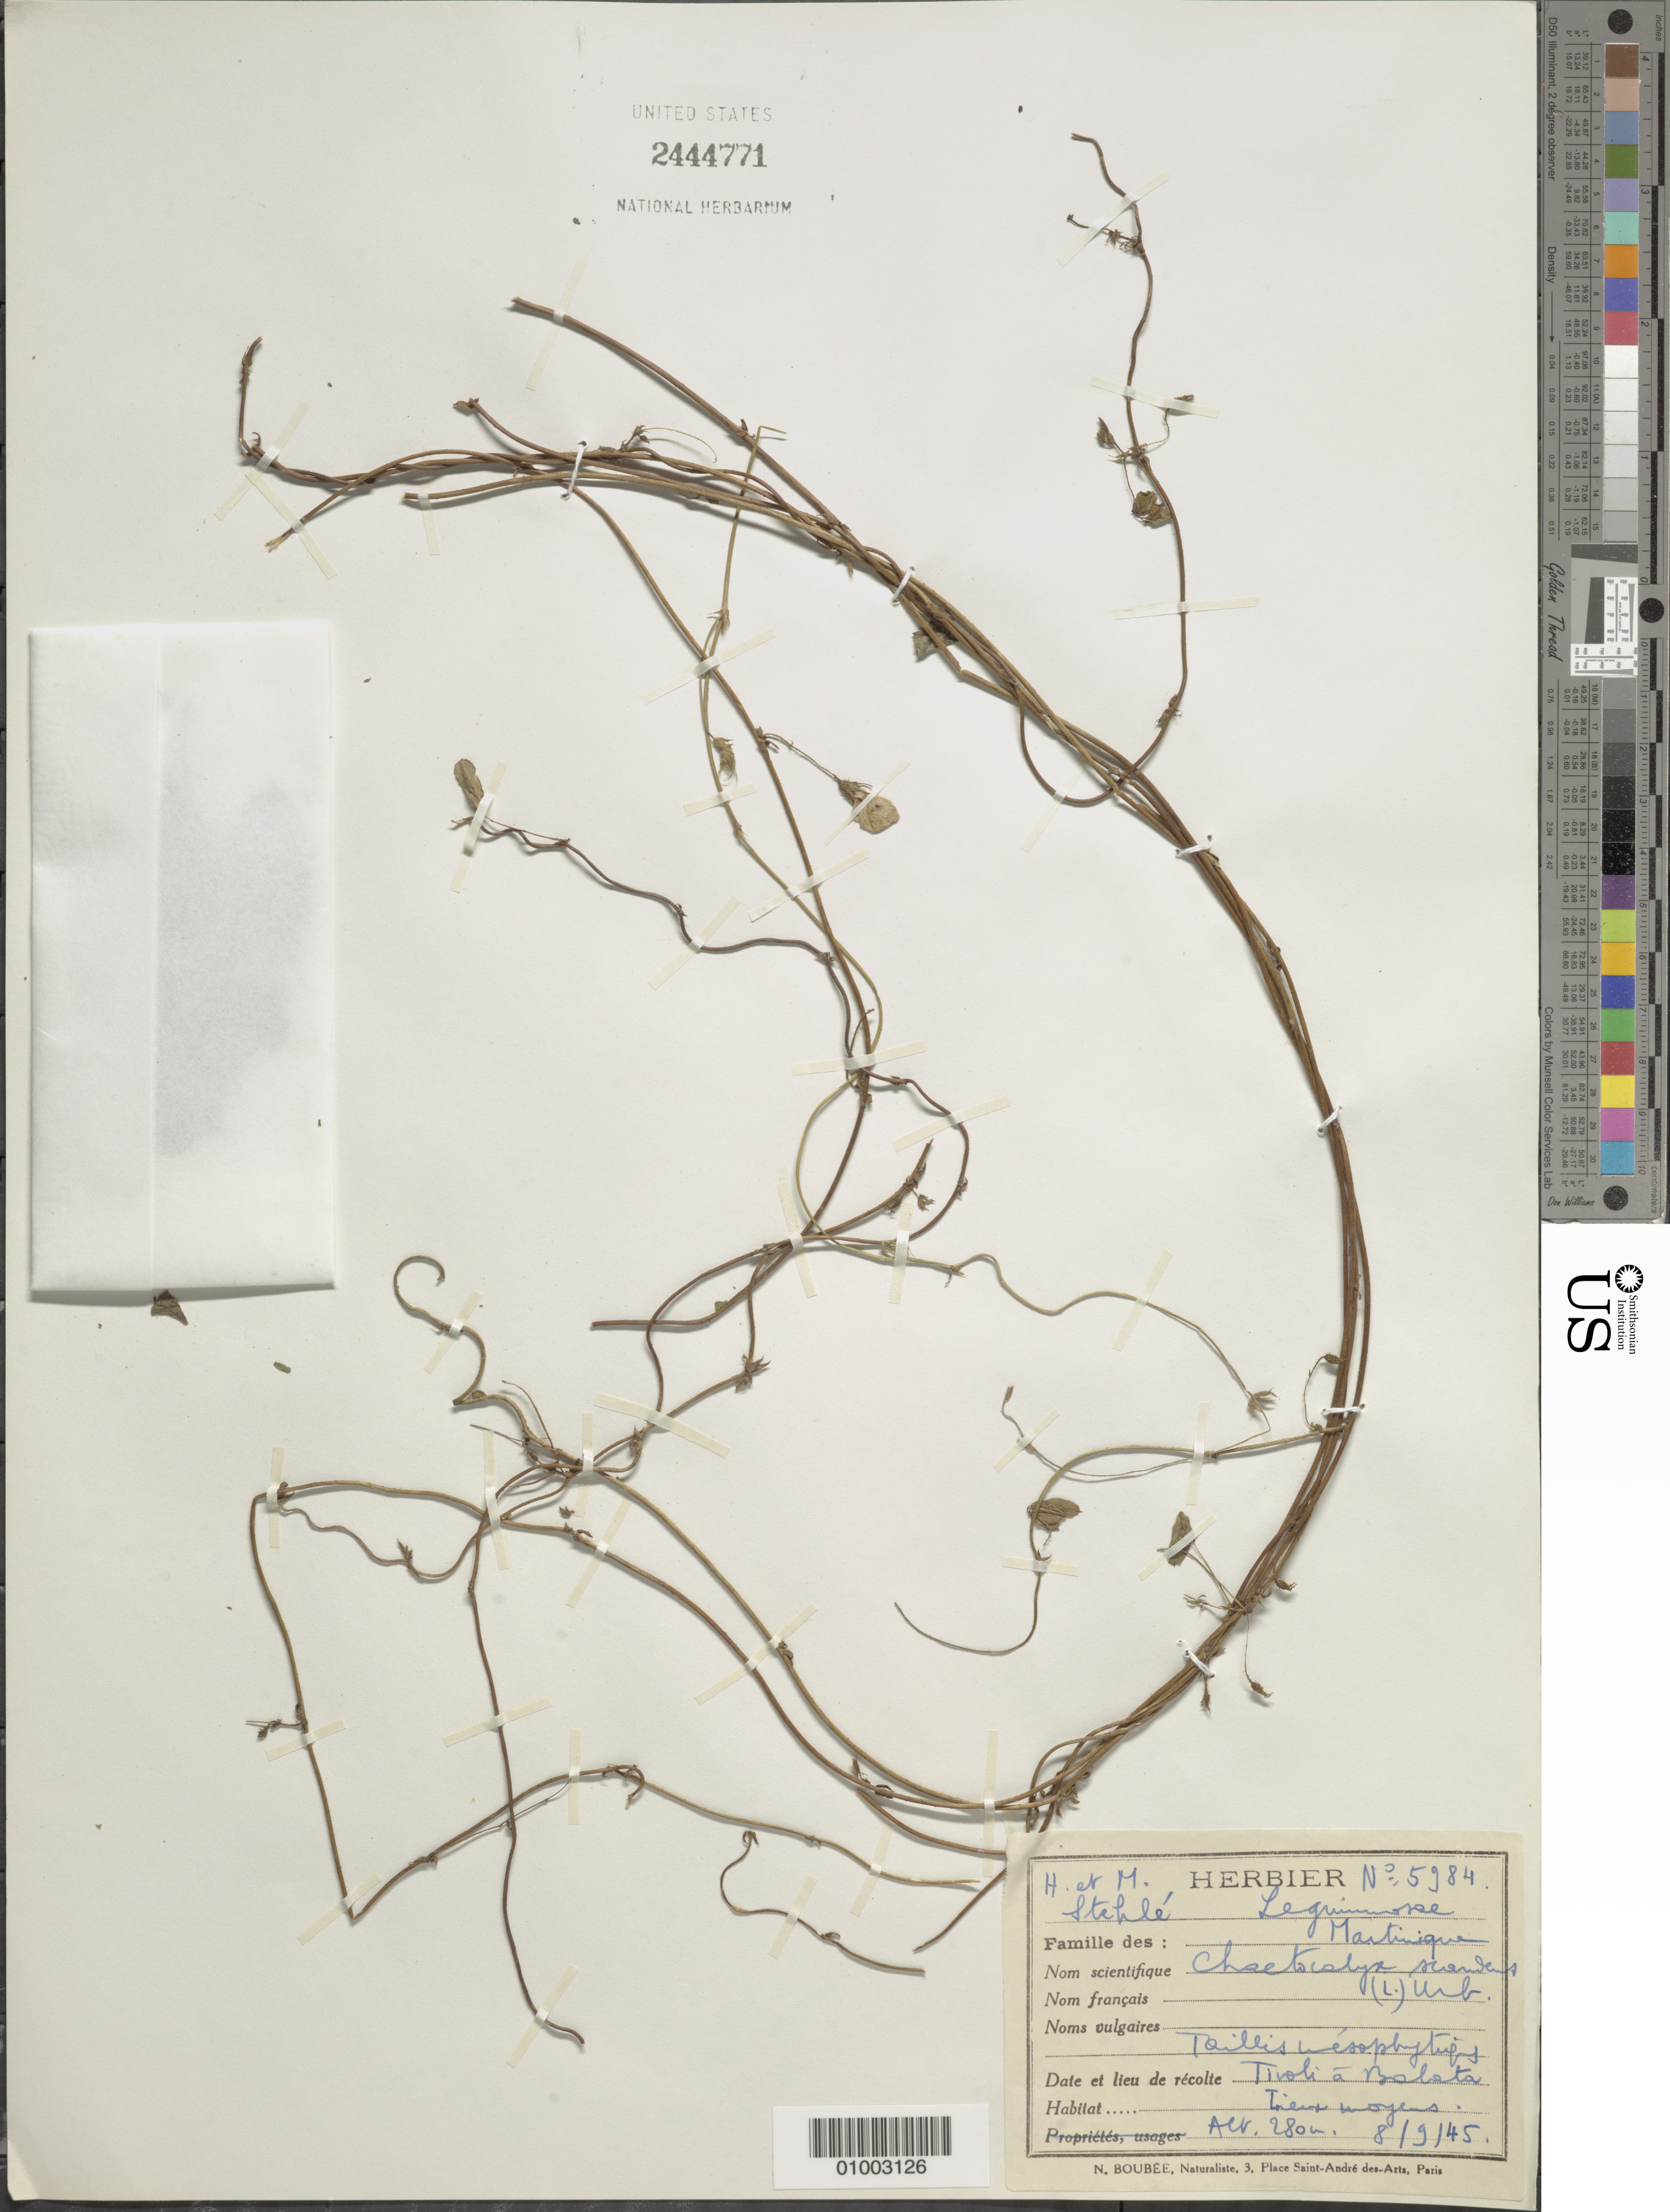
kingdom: Plantae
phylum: Tracheophyta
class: Magnoliopsida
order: Fabales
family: Fabaceae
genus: Chaetocalyx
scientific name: Chaetocalyx scandens var. scandens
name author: (L.) Urb.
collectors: H. Stehlé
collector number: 5984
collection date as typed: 09 Aug 1945 or 08 Sep 1945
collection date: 1945-08-09 or 1945-09-08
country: Martinique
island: Martinique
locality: Tinoli a Boleta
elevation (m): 280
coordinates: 0 N, 0 E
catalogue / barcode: US 2444771